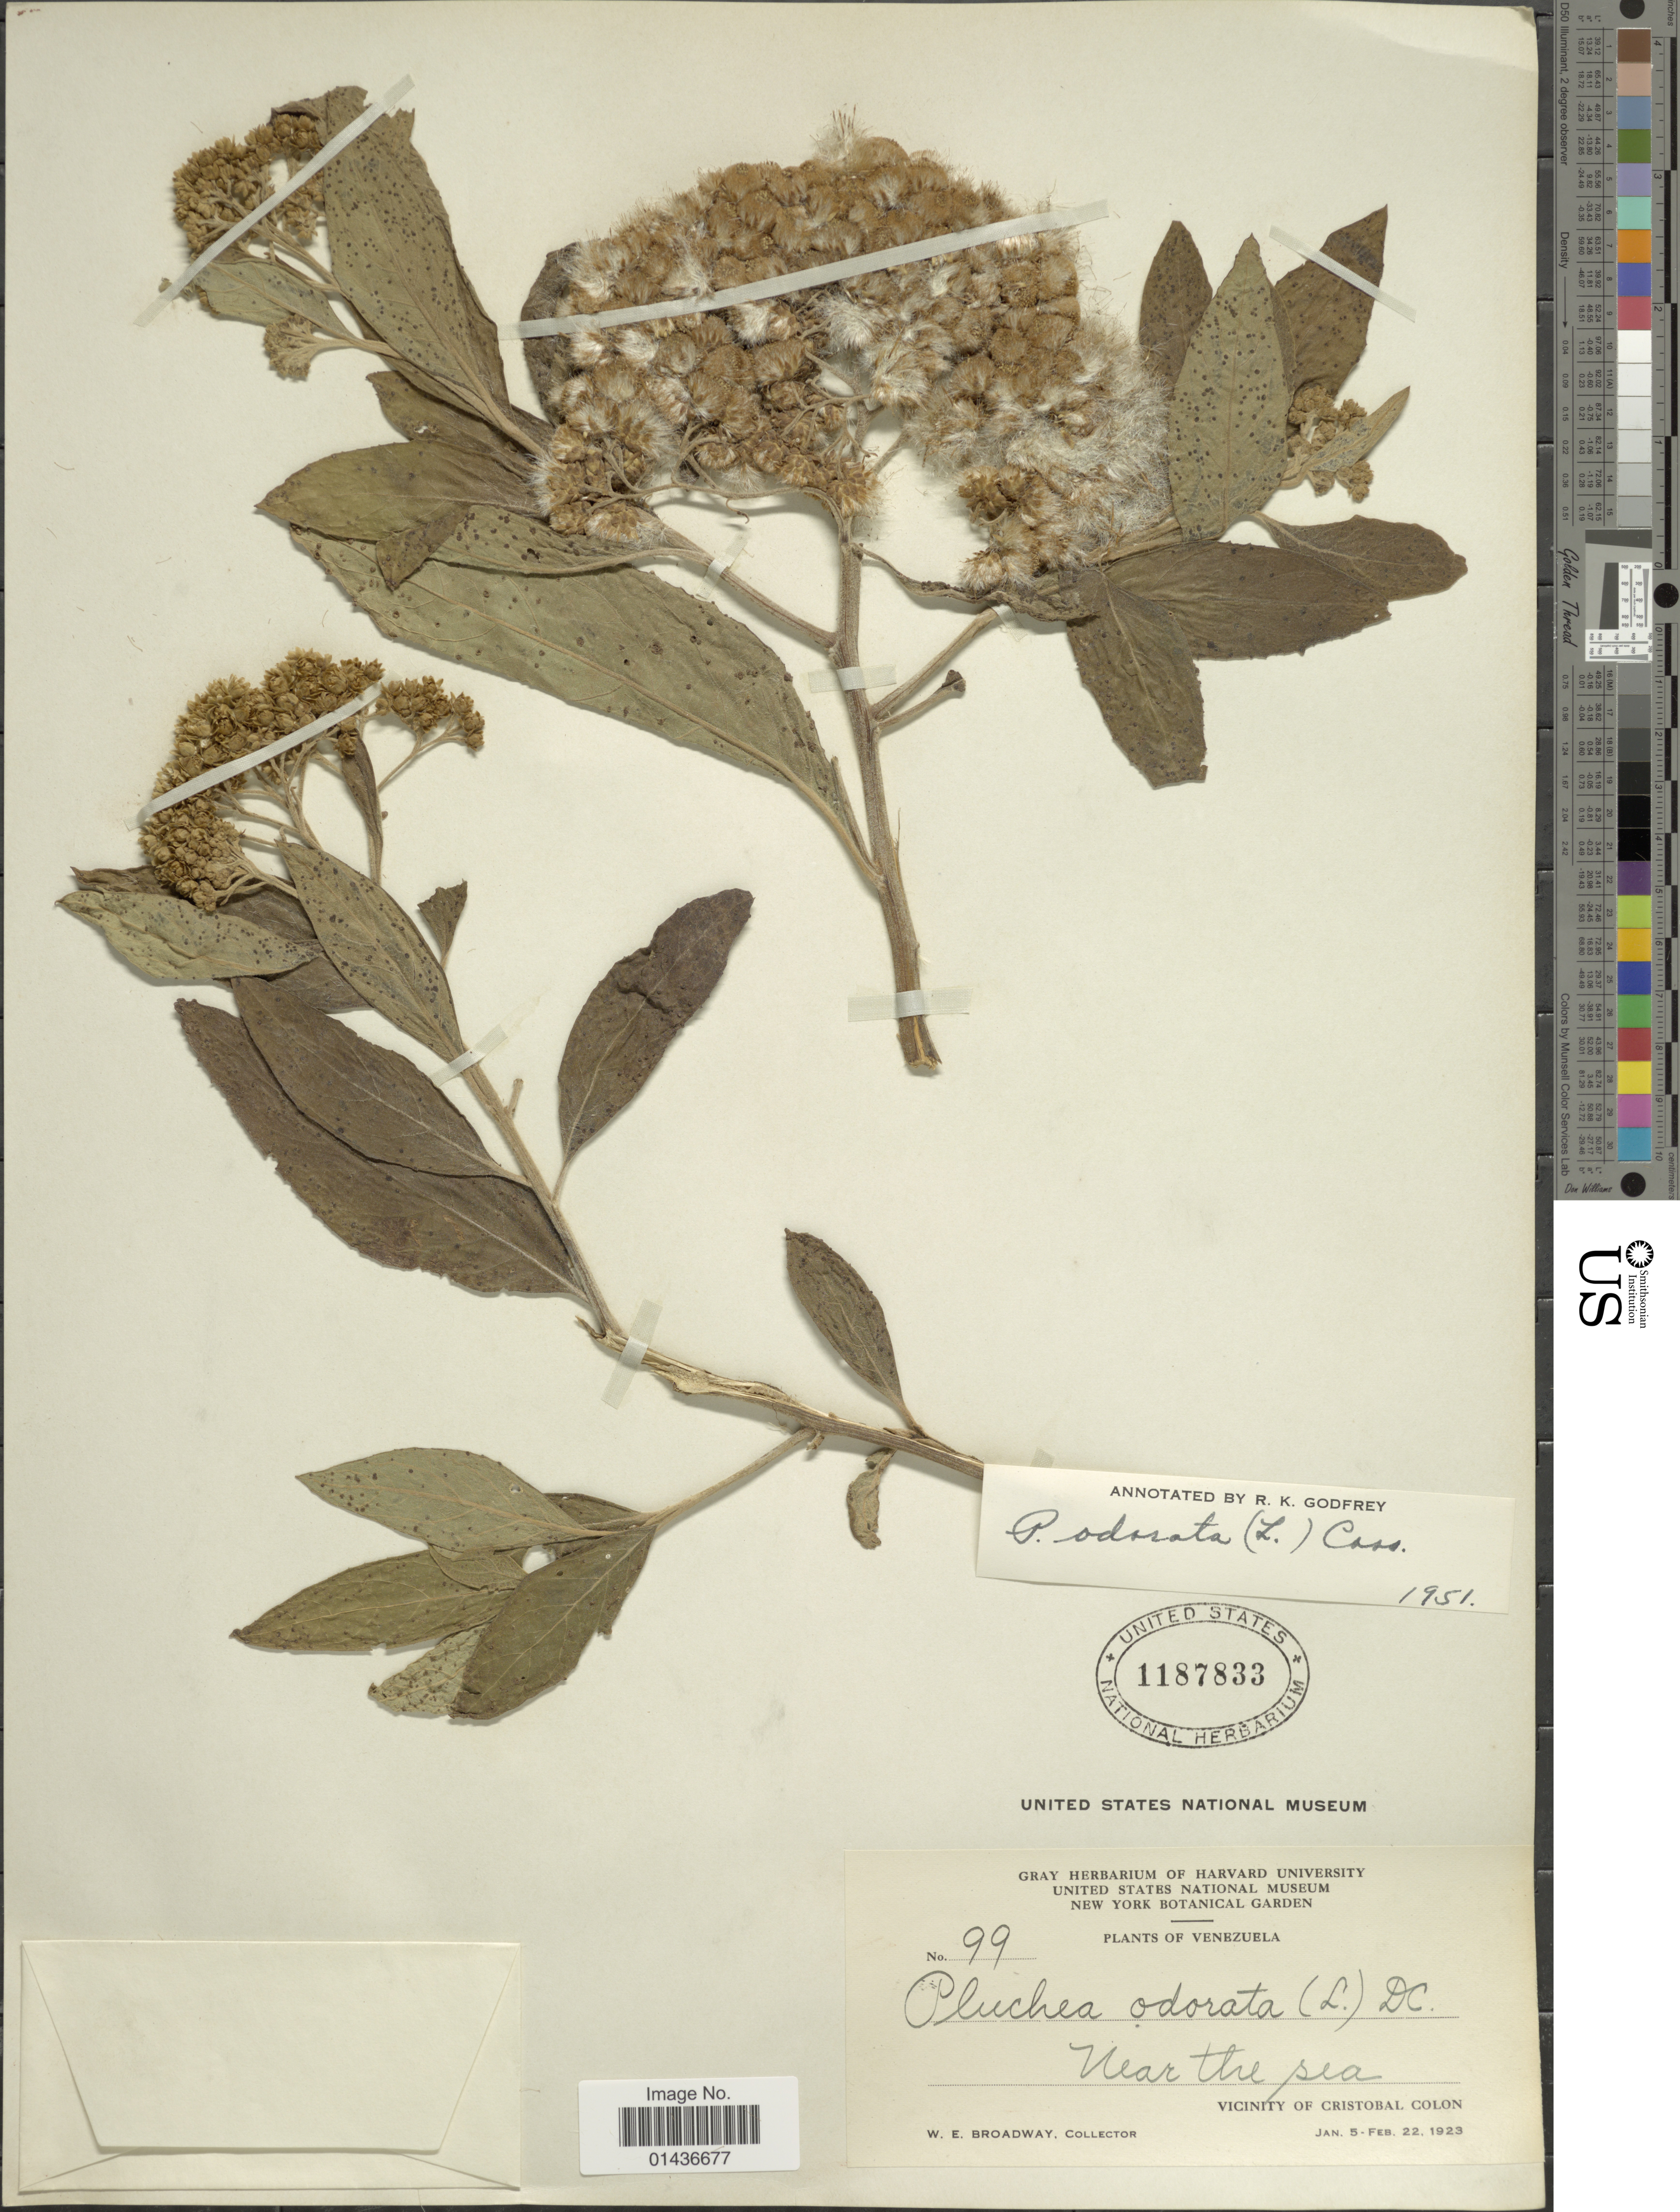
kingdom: Plantae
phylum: Tracheophyta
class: Magnoliopsida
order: Asterales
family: Asteraceae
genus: Pluchea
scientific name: Pluchea carolinensis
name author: (Jacq.) D. Don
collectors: W. E. Broadway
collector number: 99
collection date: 1923-01-05/1923-02-22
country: Venezuela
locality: Near the sea, Vicinity of Cristobal, Colon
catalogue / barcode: US 1187833